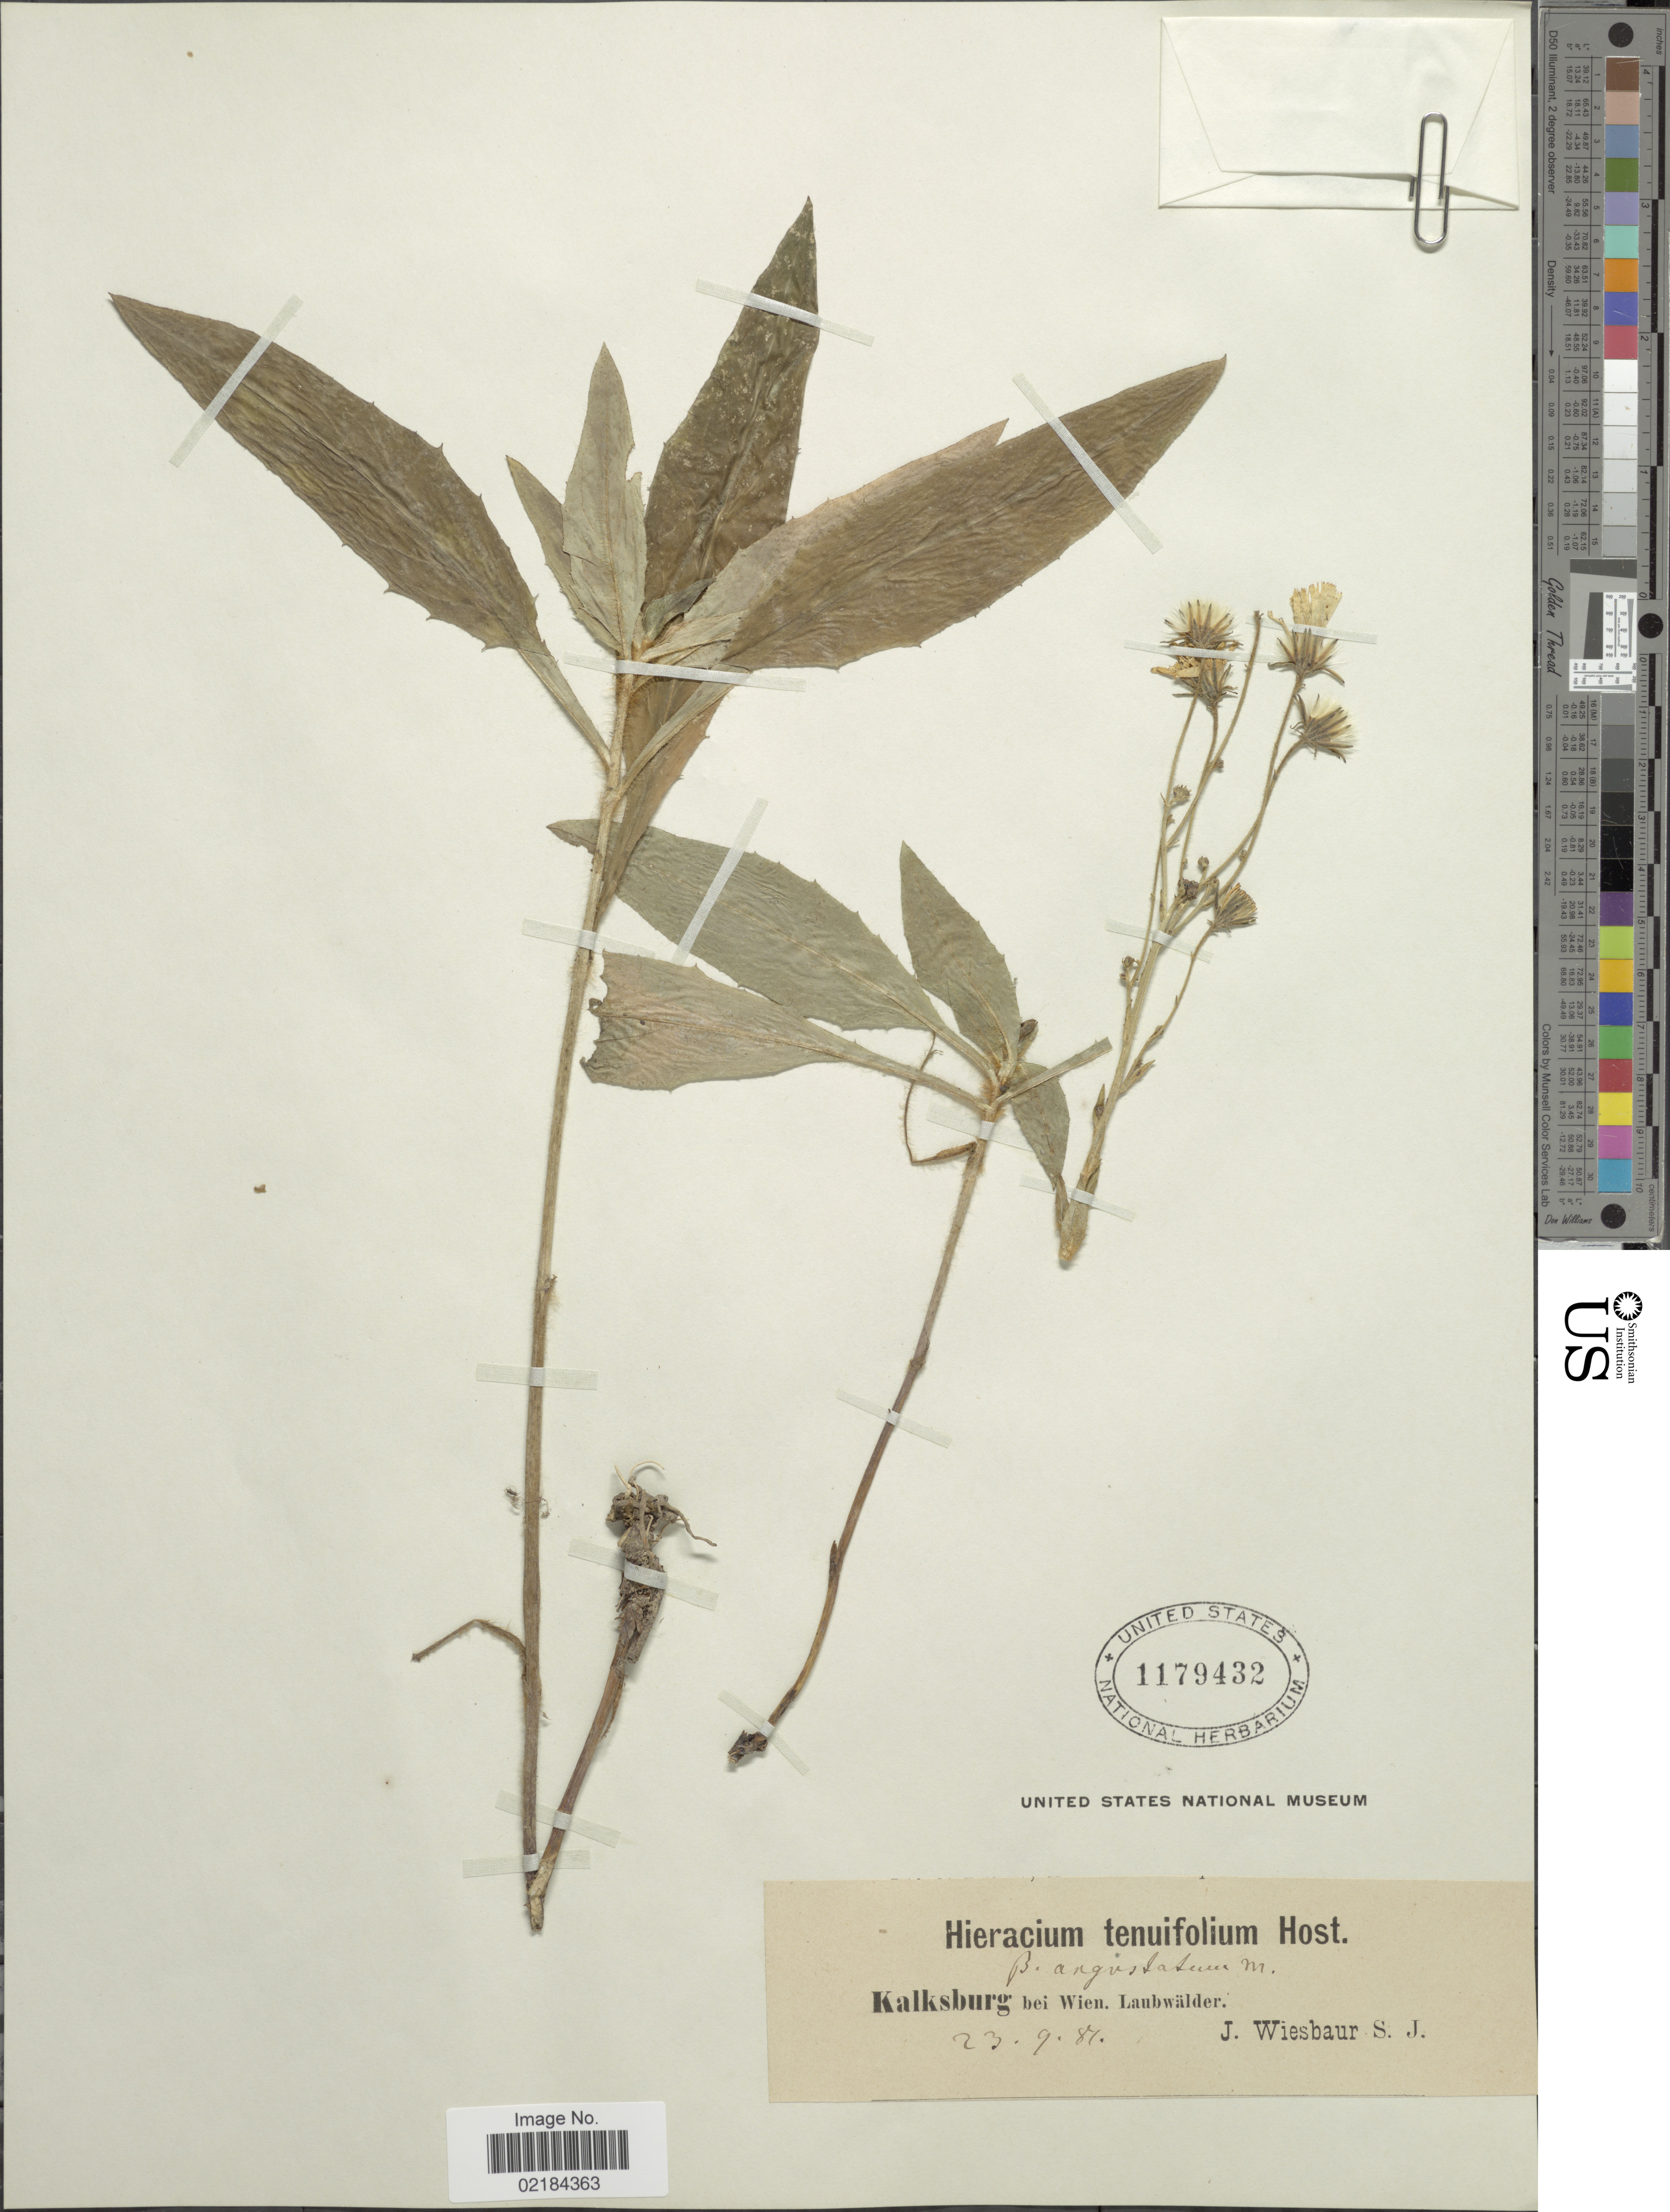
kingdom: Plantae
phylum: Tracheophyta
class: Magnoliopsida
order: Asterales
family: Asteraceae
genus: Hieracium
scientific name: Hieracium tenuifolium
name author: Host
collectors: J. Wiesbaur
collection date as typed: Transcribed d/m/y: 23/9/87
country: Austria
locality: Kalksburg bei Wien. Laubwalder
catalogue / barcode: US 1179432